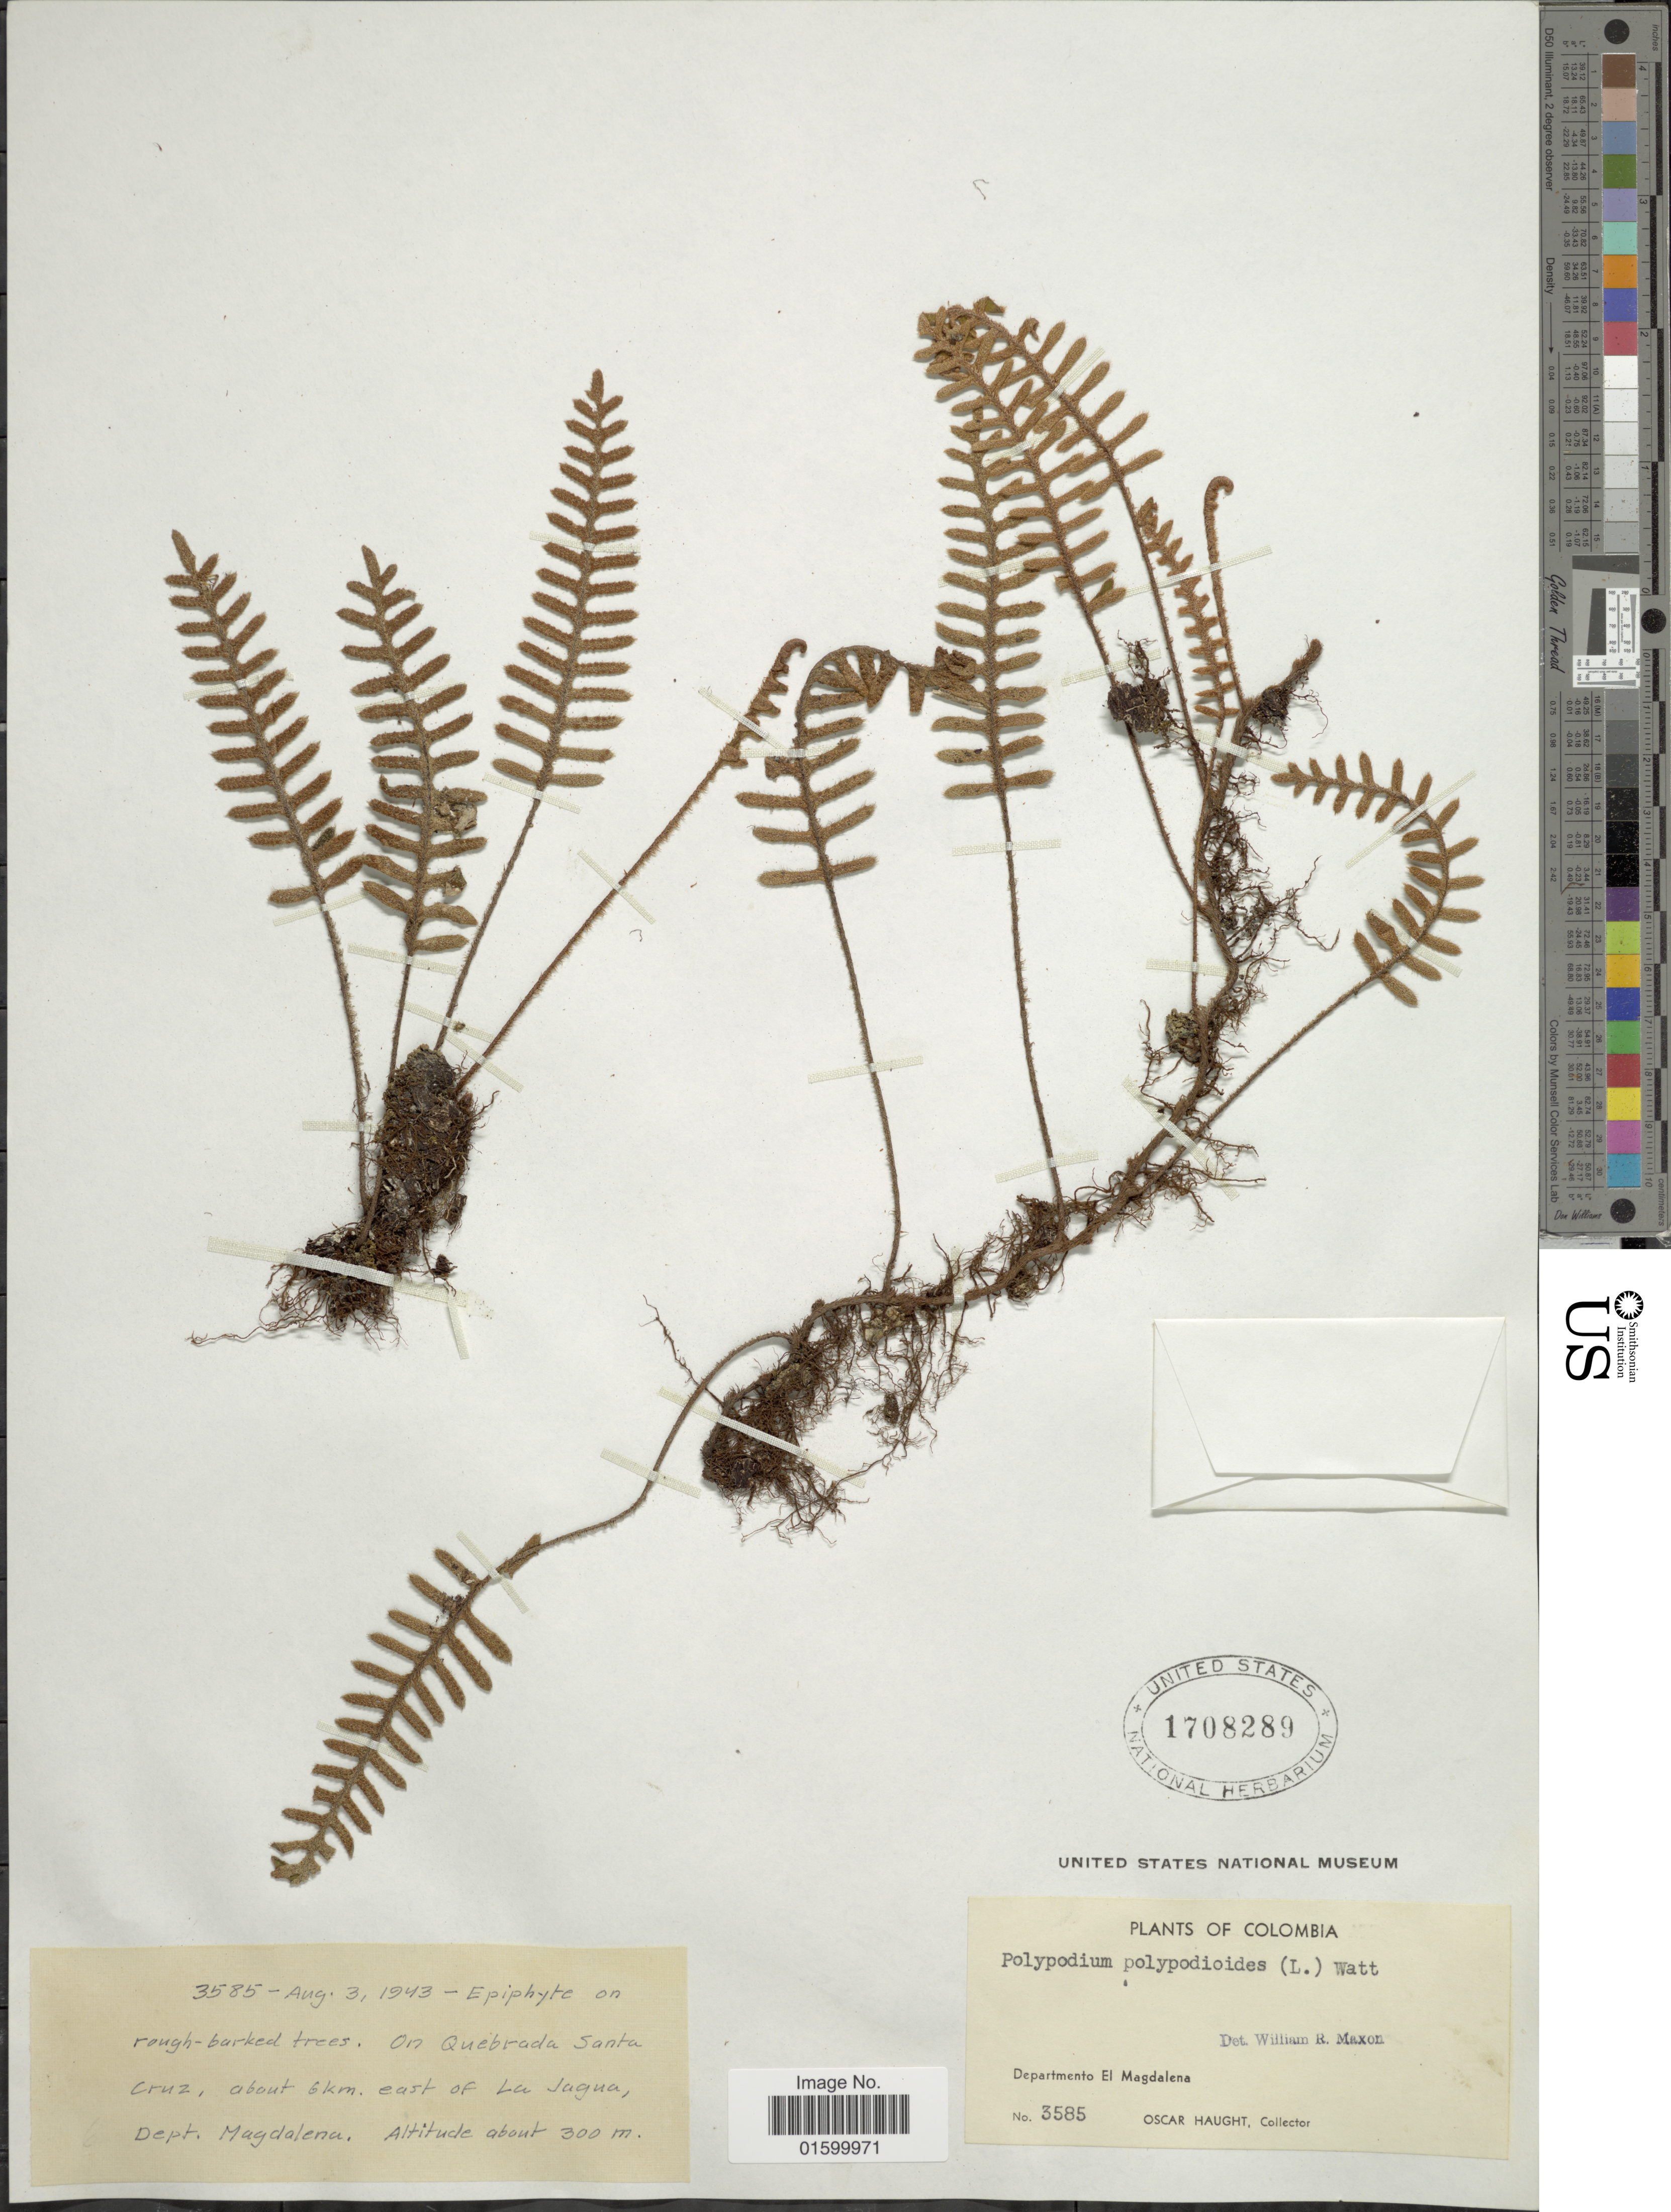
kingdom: Plantae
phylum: Tracheophyta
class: Polypodiopsida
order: Polypodiales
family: Polypodiaceae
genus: Pleopeltis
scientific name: Pleopeltis polypodioides var. burchellii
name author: (Baker) A.R. Sm.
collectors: O. Haught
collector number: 3585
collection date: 1943-08-03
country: Colombia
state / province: Magdalena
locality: Departmento El Magdalena, on Quebrada Santa Cruz, about 6 km east of La Jagua, Dept. Magdalena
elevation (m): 300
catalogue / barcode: US 1708289